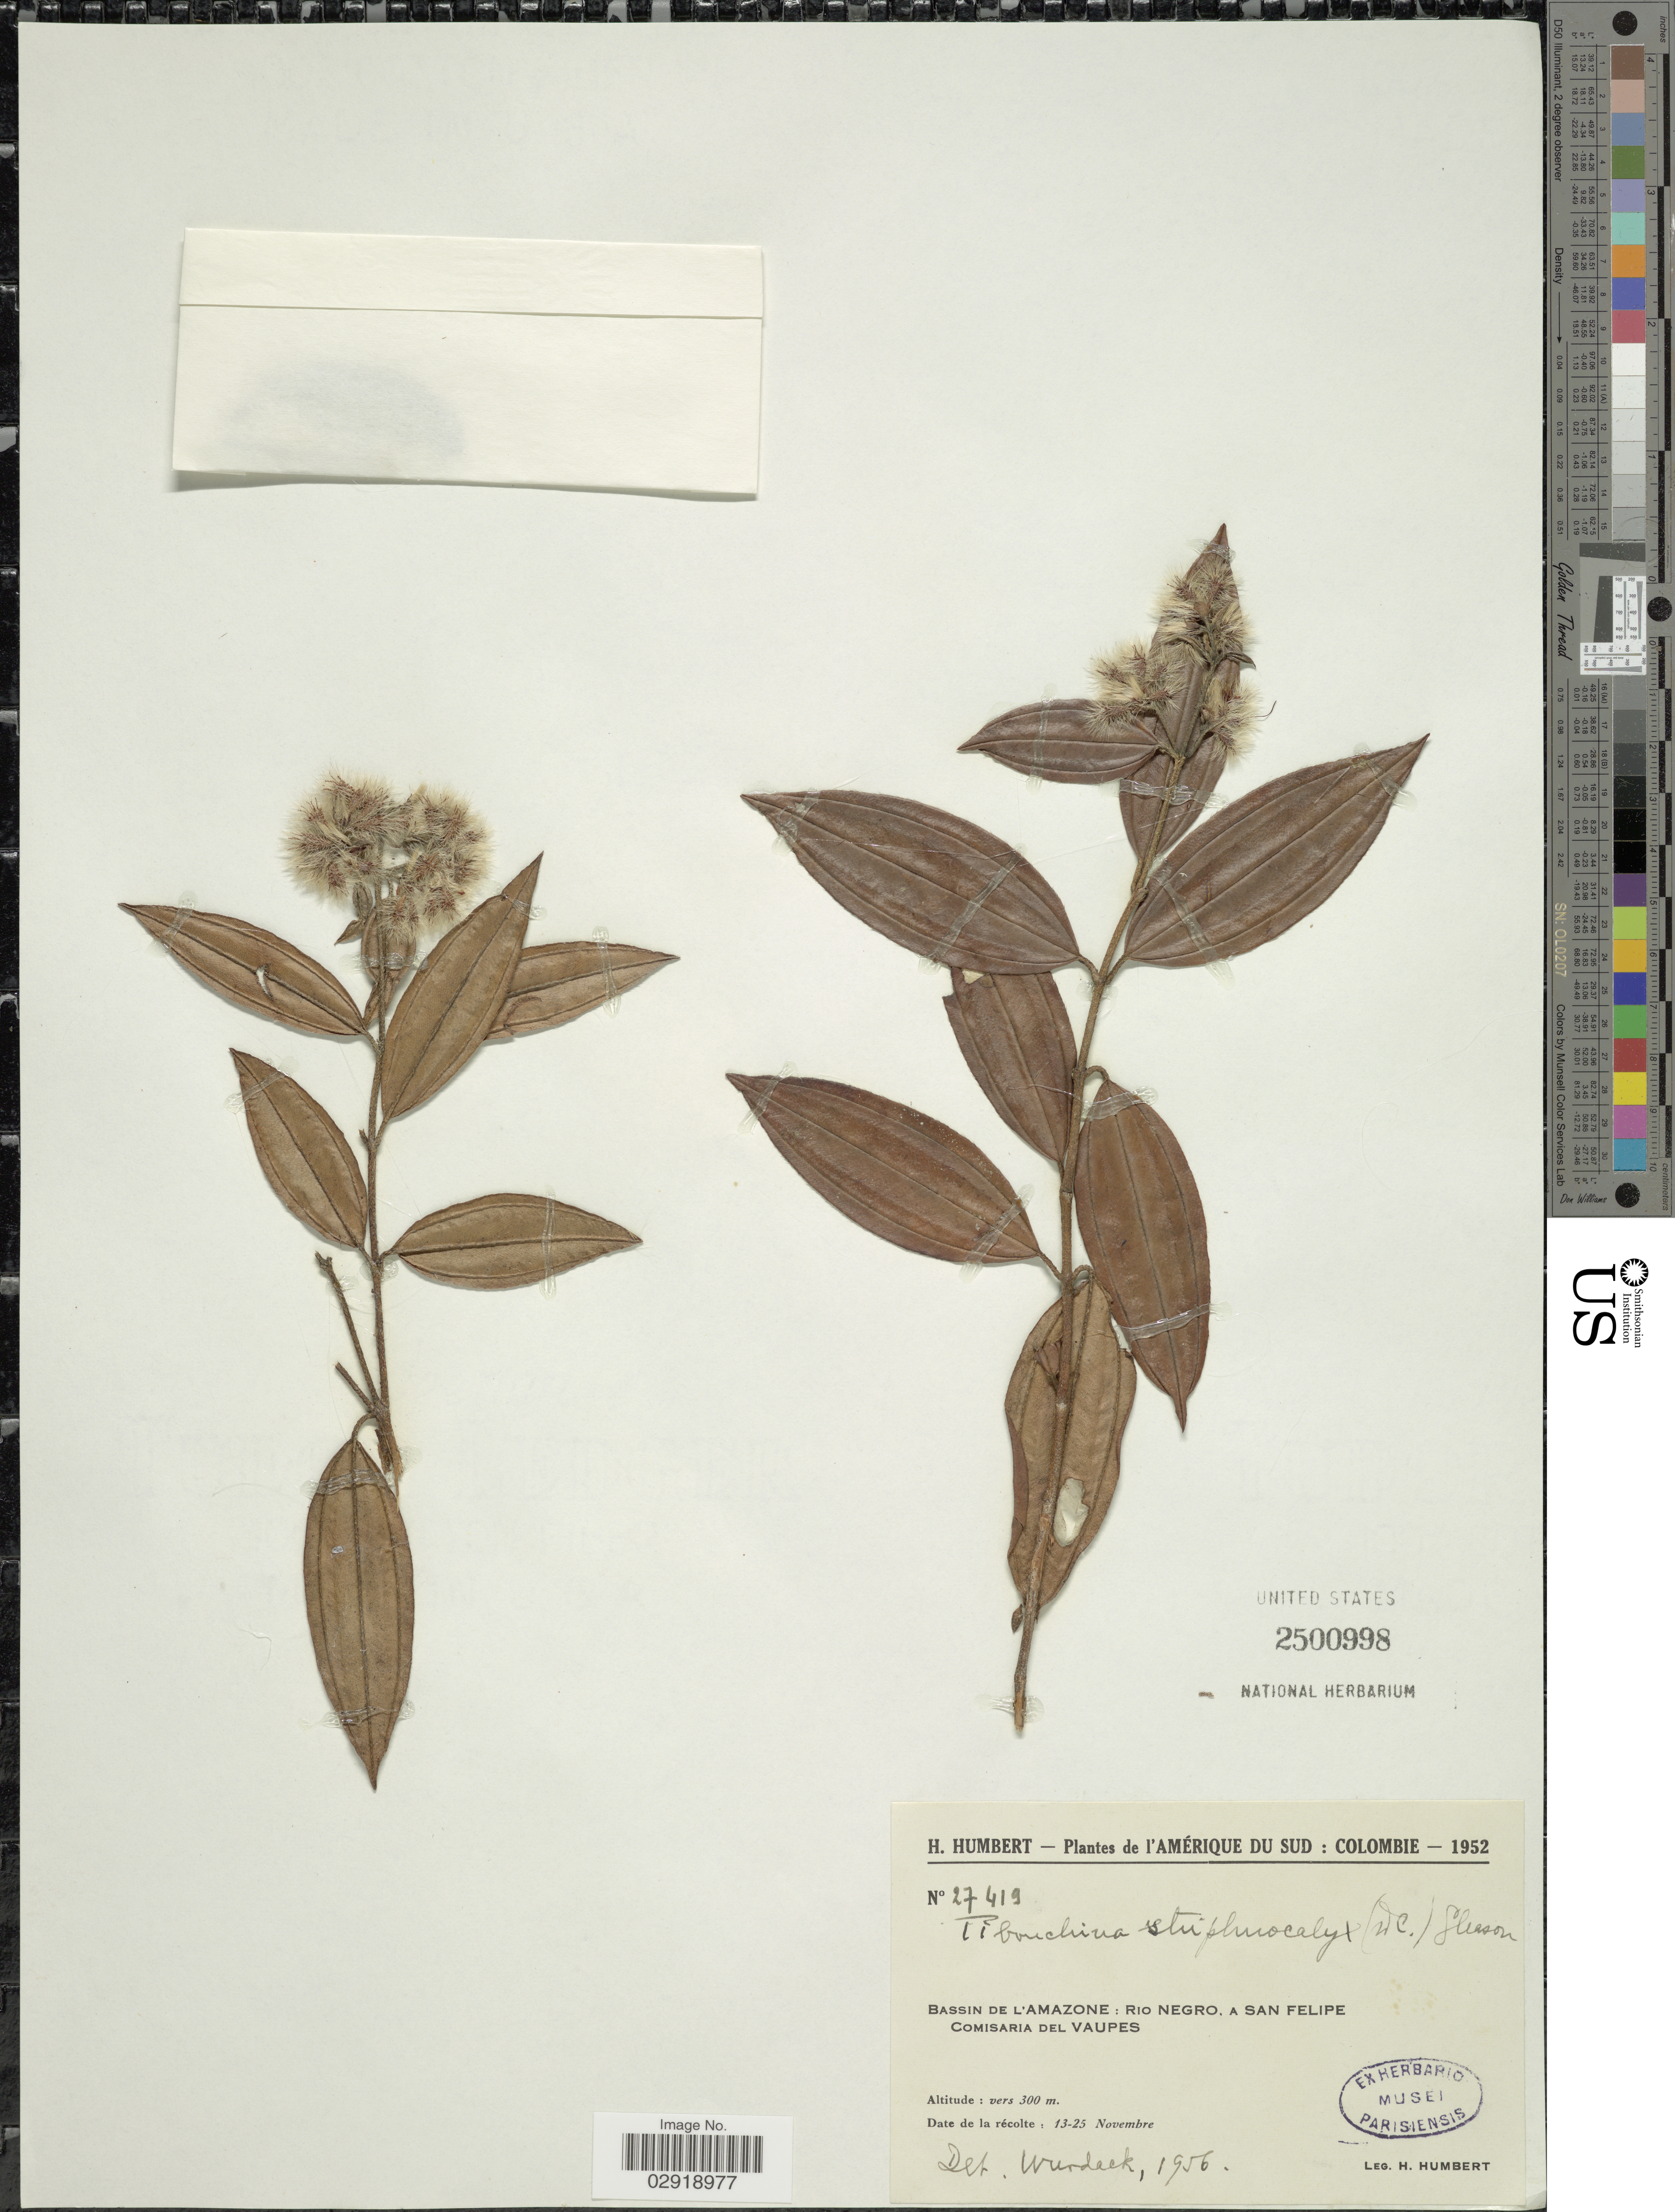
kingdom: Plantae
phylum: Tracheophyta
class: Magnoliopsida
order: Myrtales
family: Melastomataceae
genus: Tibouchina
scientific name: Tibouchina striphnocalyx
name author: (DC.) Gleason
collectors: H. Humbert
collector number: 27419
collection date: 1952-11-13/1952-11-25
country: Colombia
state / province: Vaupés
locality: I' Amérique Du Sud. Bassin de L'Amazone: Rio Negro, A San Felipe Comisaria Del Vaupes.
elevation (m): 300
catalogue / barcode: US 2500998